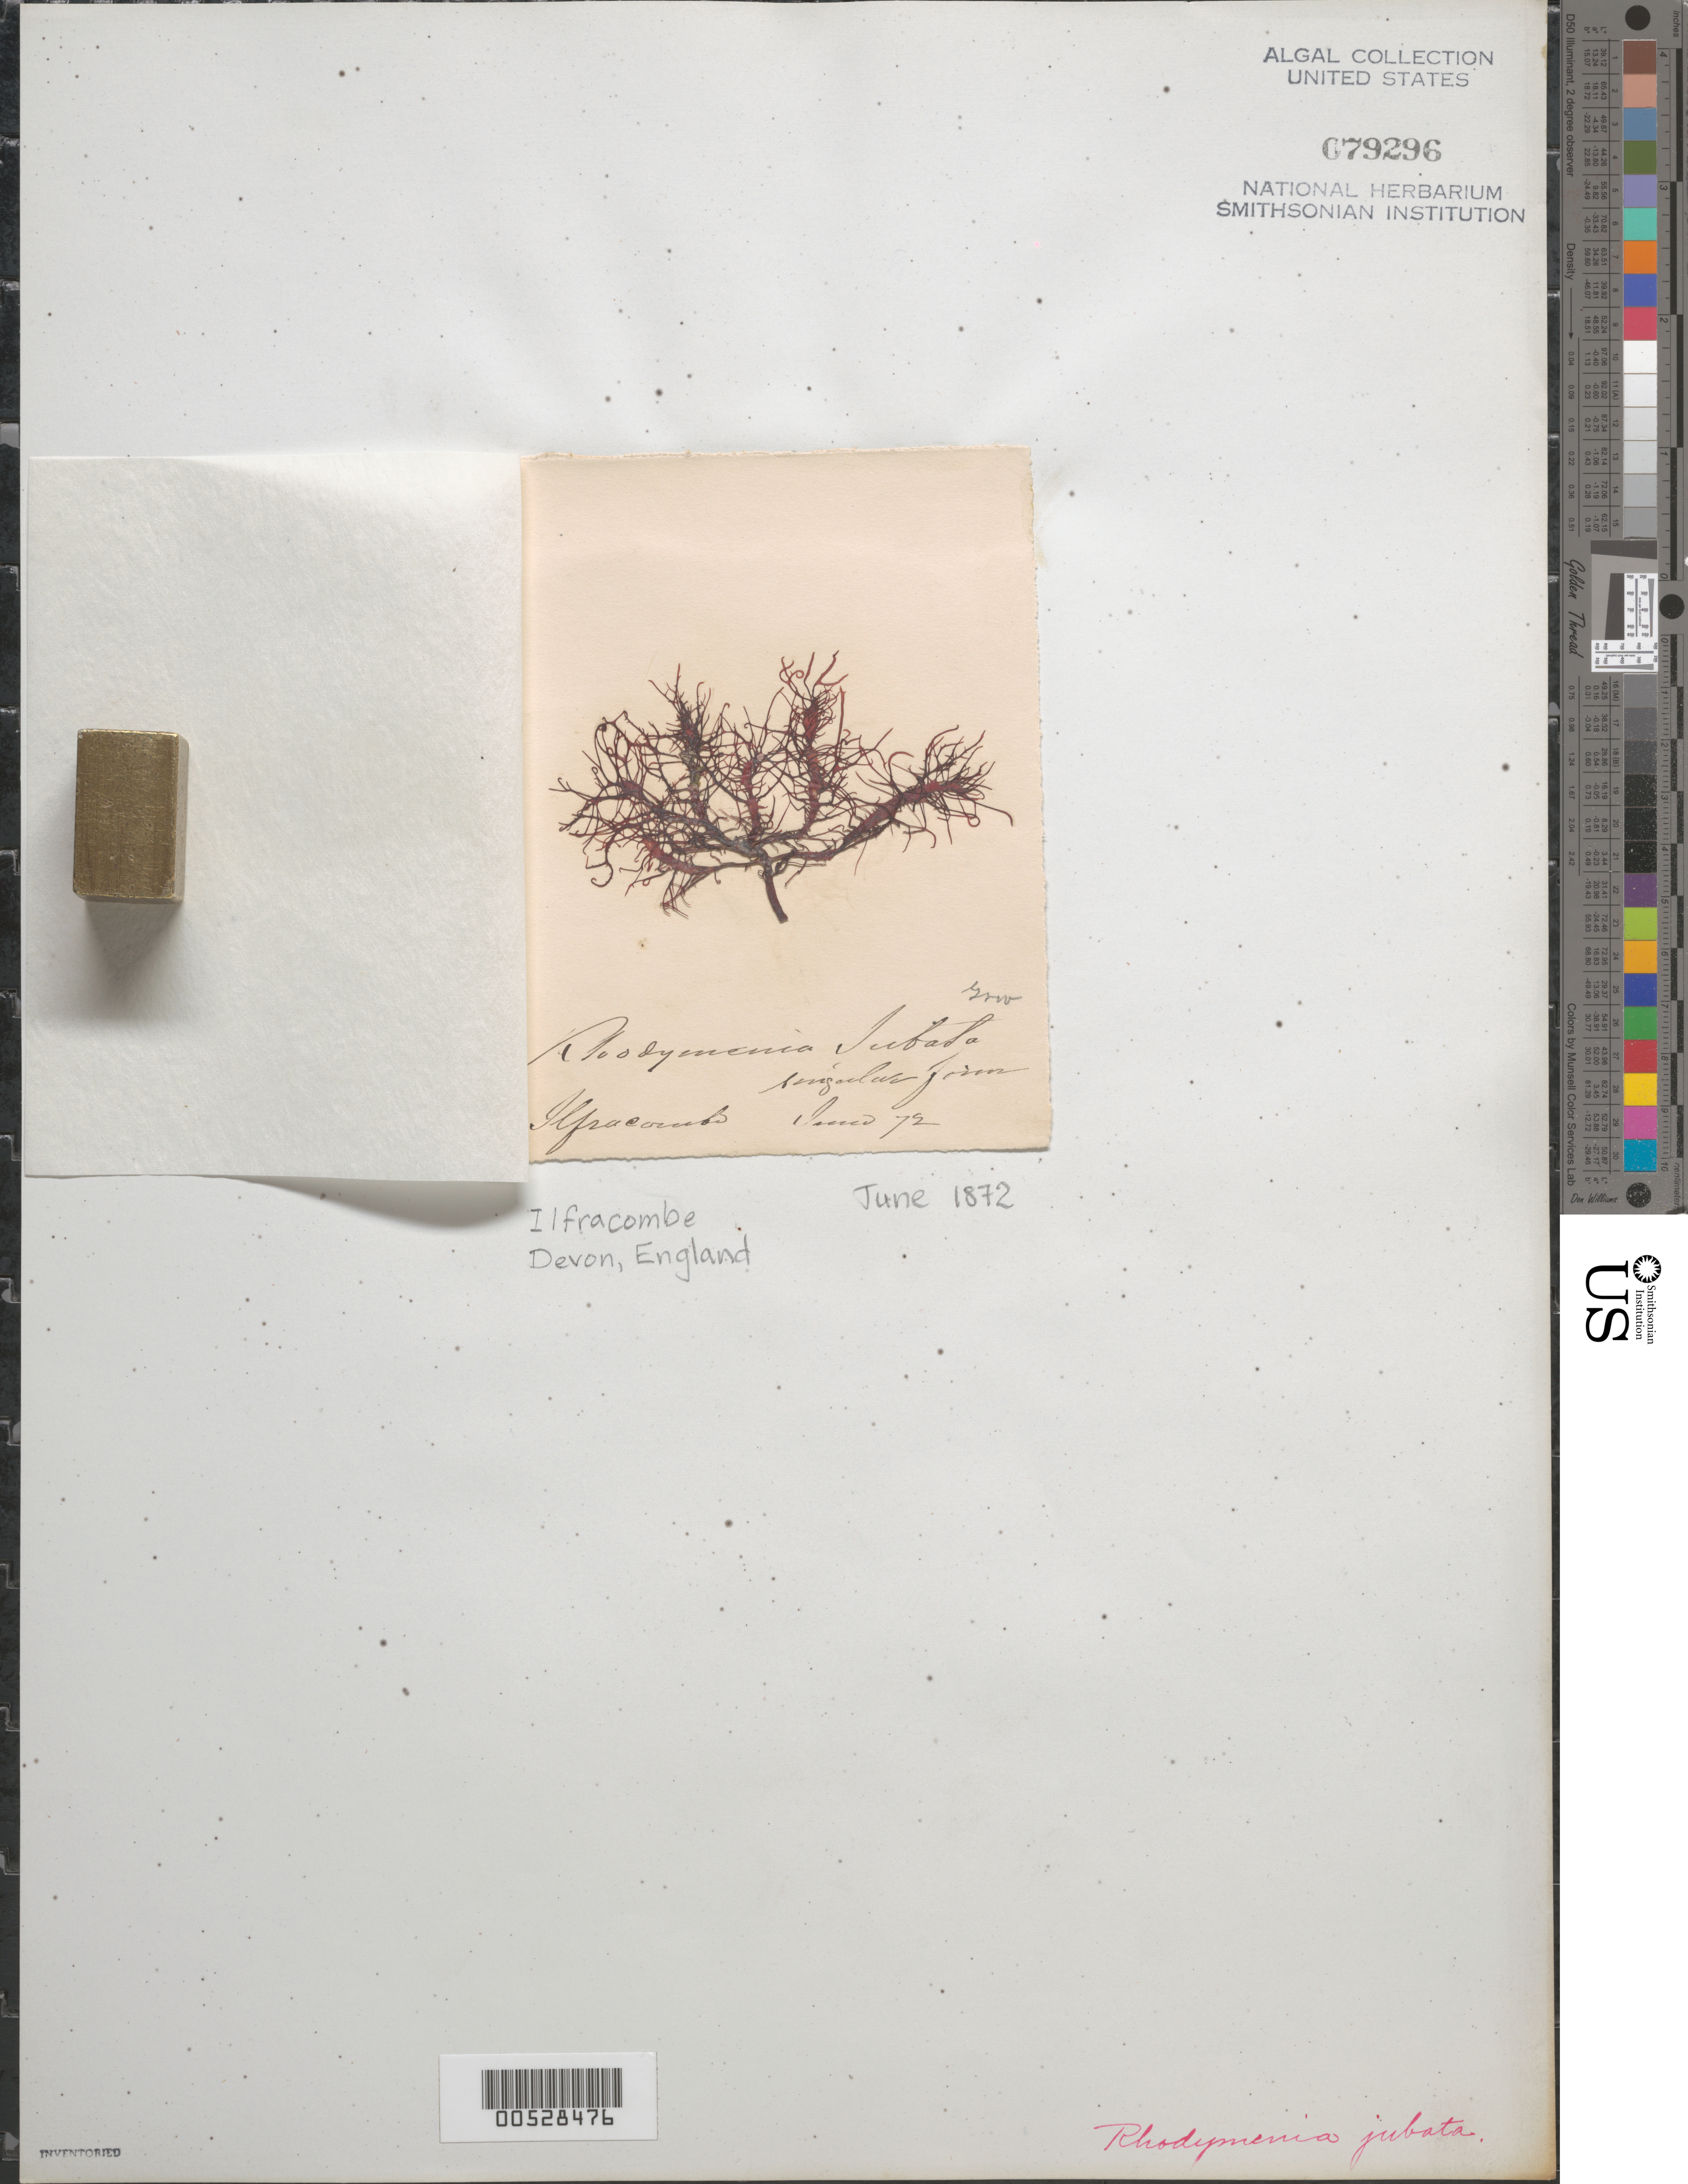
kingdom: Plantae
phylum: Rhodophyta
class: Florideophyceae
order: Gigartinales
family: Cystocloniaceae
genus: Calliblepharis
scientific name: Calliblepharis jubata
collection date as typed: Jun 1872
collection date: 1872-06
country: United Kingdom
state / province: England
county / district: Devon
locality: Ilfracombe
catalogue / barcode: US 79296